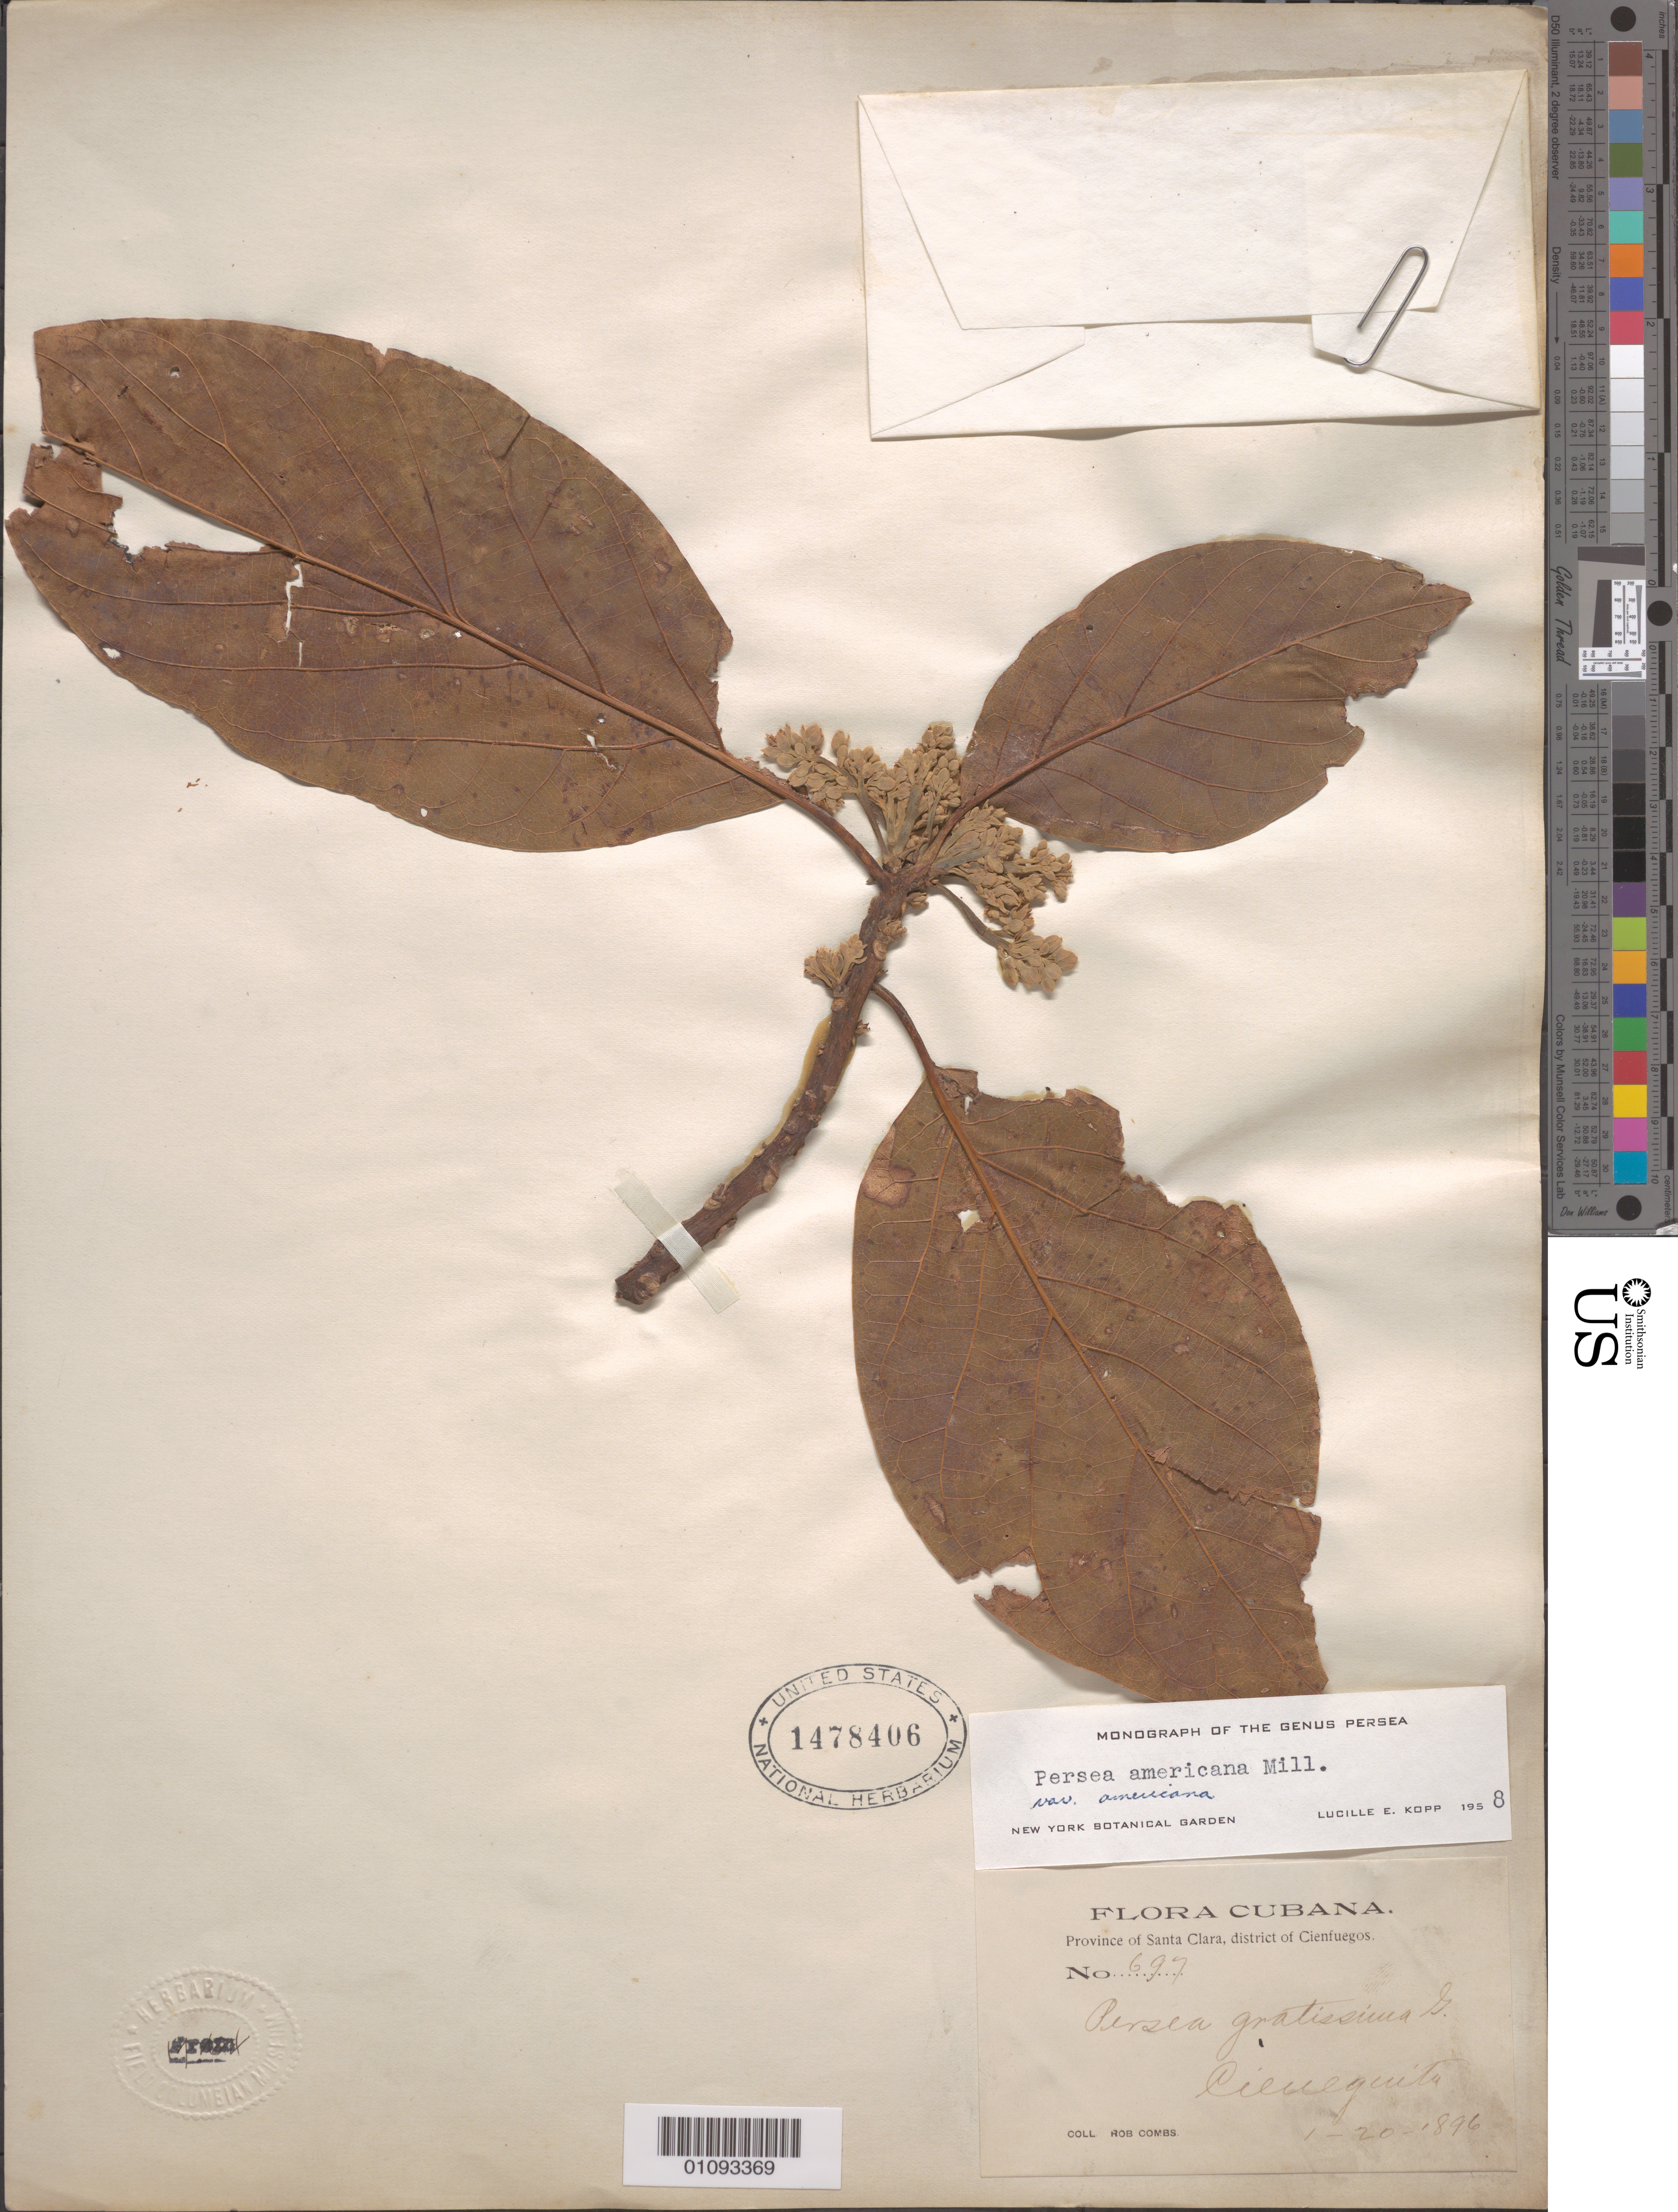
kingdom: Plantae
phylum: Tracheophyta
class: Magnoliopsida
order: Laurales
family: Lauraceae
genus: Persea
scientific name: Persea americana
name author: Mill.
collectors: R. Combs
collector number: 697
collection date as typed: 20 Jan 1896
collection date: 1896-01-20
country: Cuba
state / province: Cienfuegos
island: Cuba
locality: Pierreguita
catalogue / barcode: US 1478406